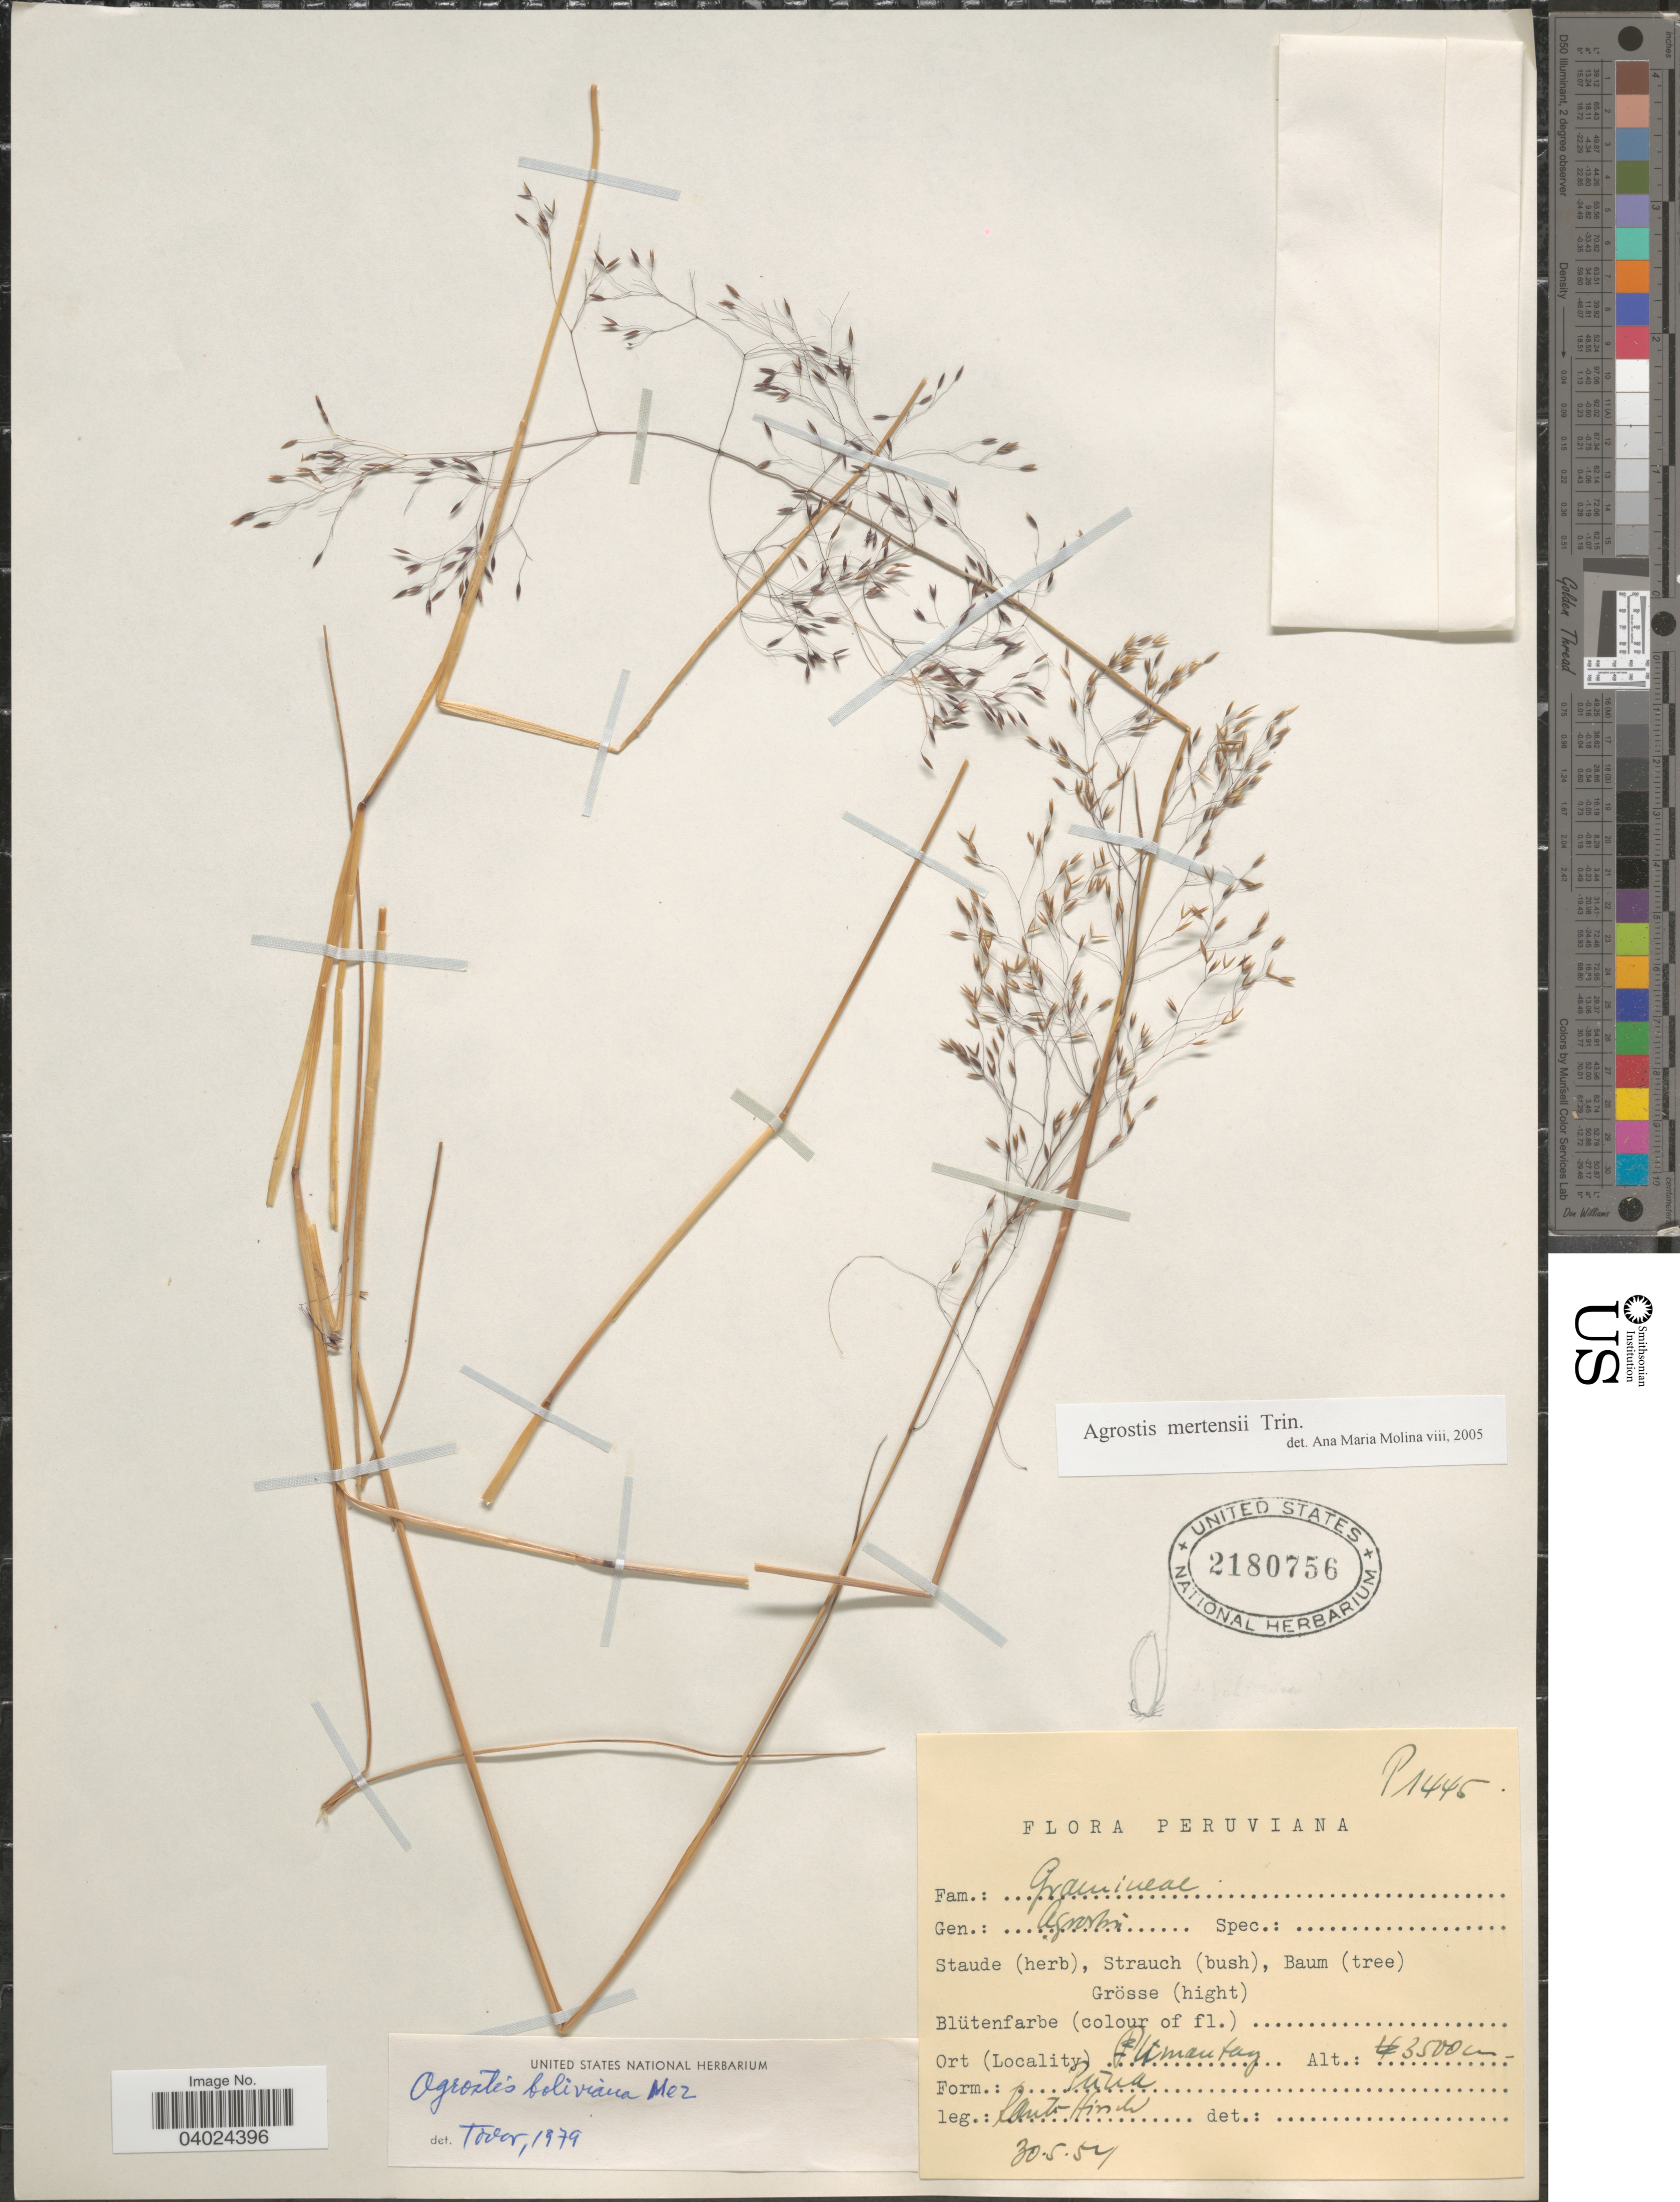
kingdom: Plantae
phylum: Tracheophyta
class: Liliopsida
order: Poales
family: Poaceae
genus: Agrostis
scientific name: Agrostis mertensii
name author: Trin.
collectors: W. Rauh & G. Hirsch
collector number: P1445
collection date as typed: Transcribed d/m/y: 30/5/57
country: Peru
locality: Salcantay.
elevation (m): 3500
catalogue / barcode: US 2180756